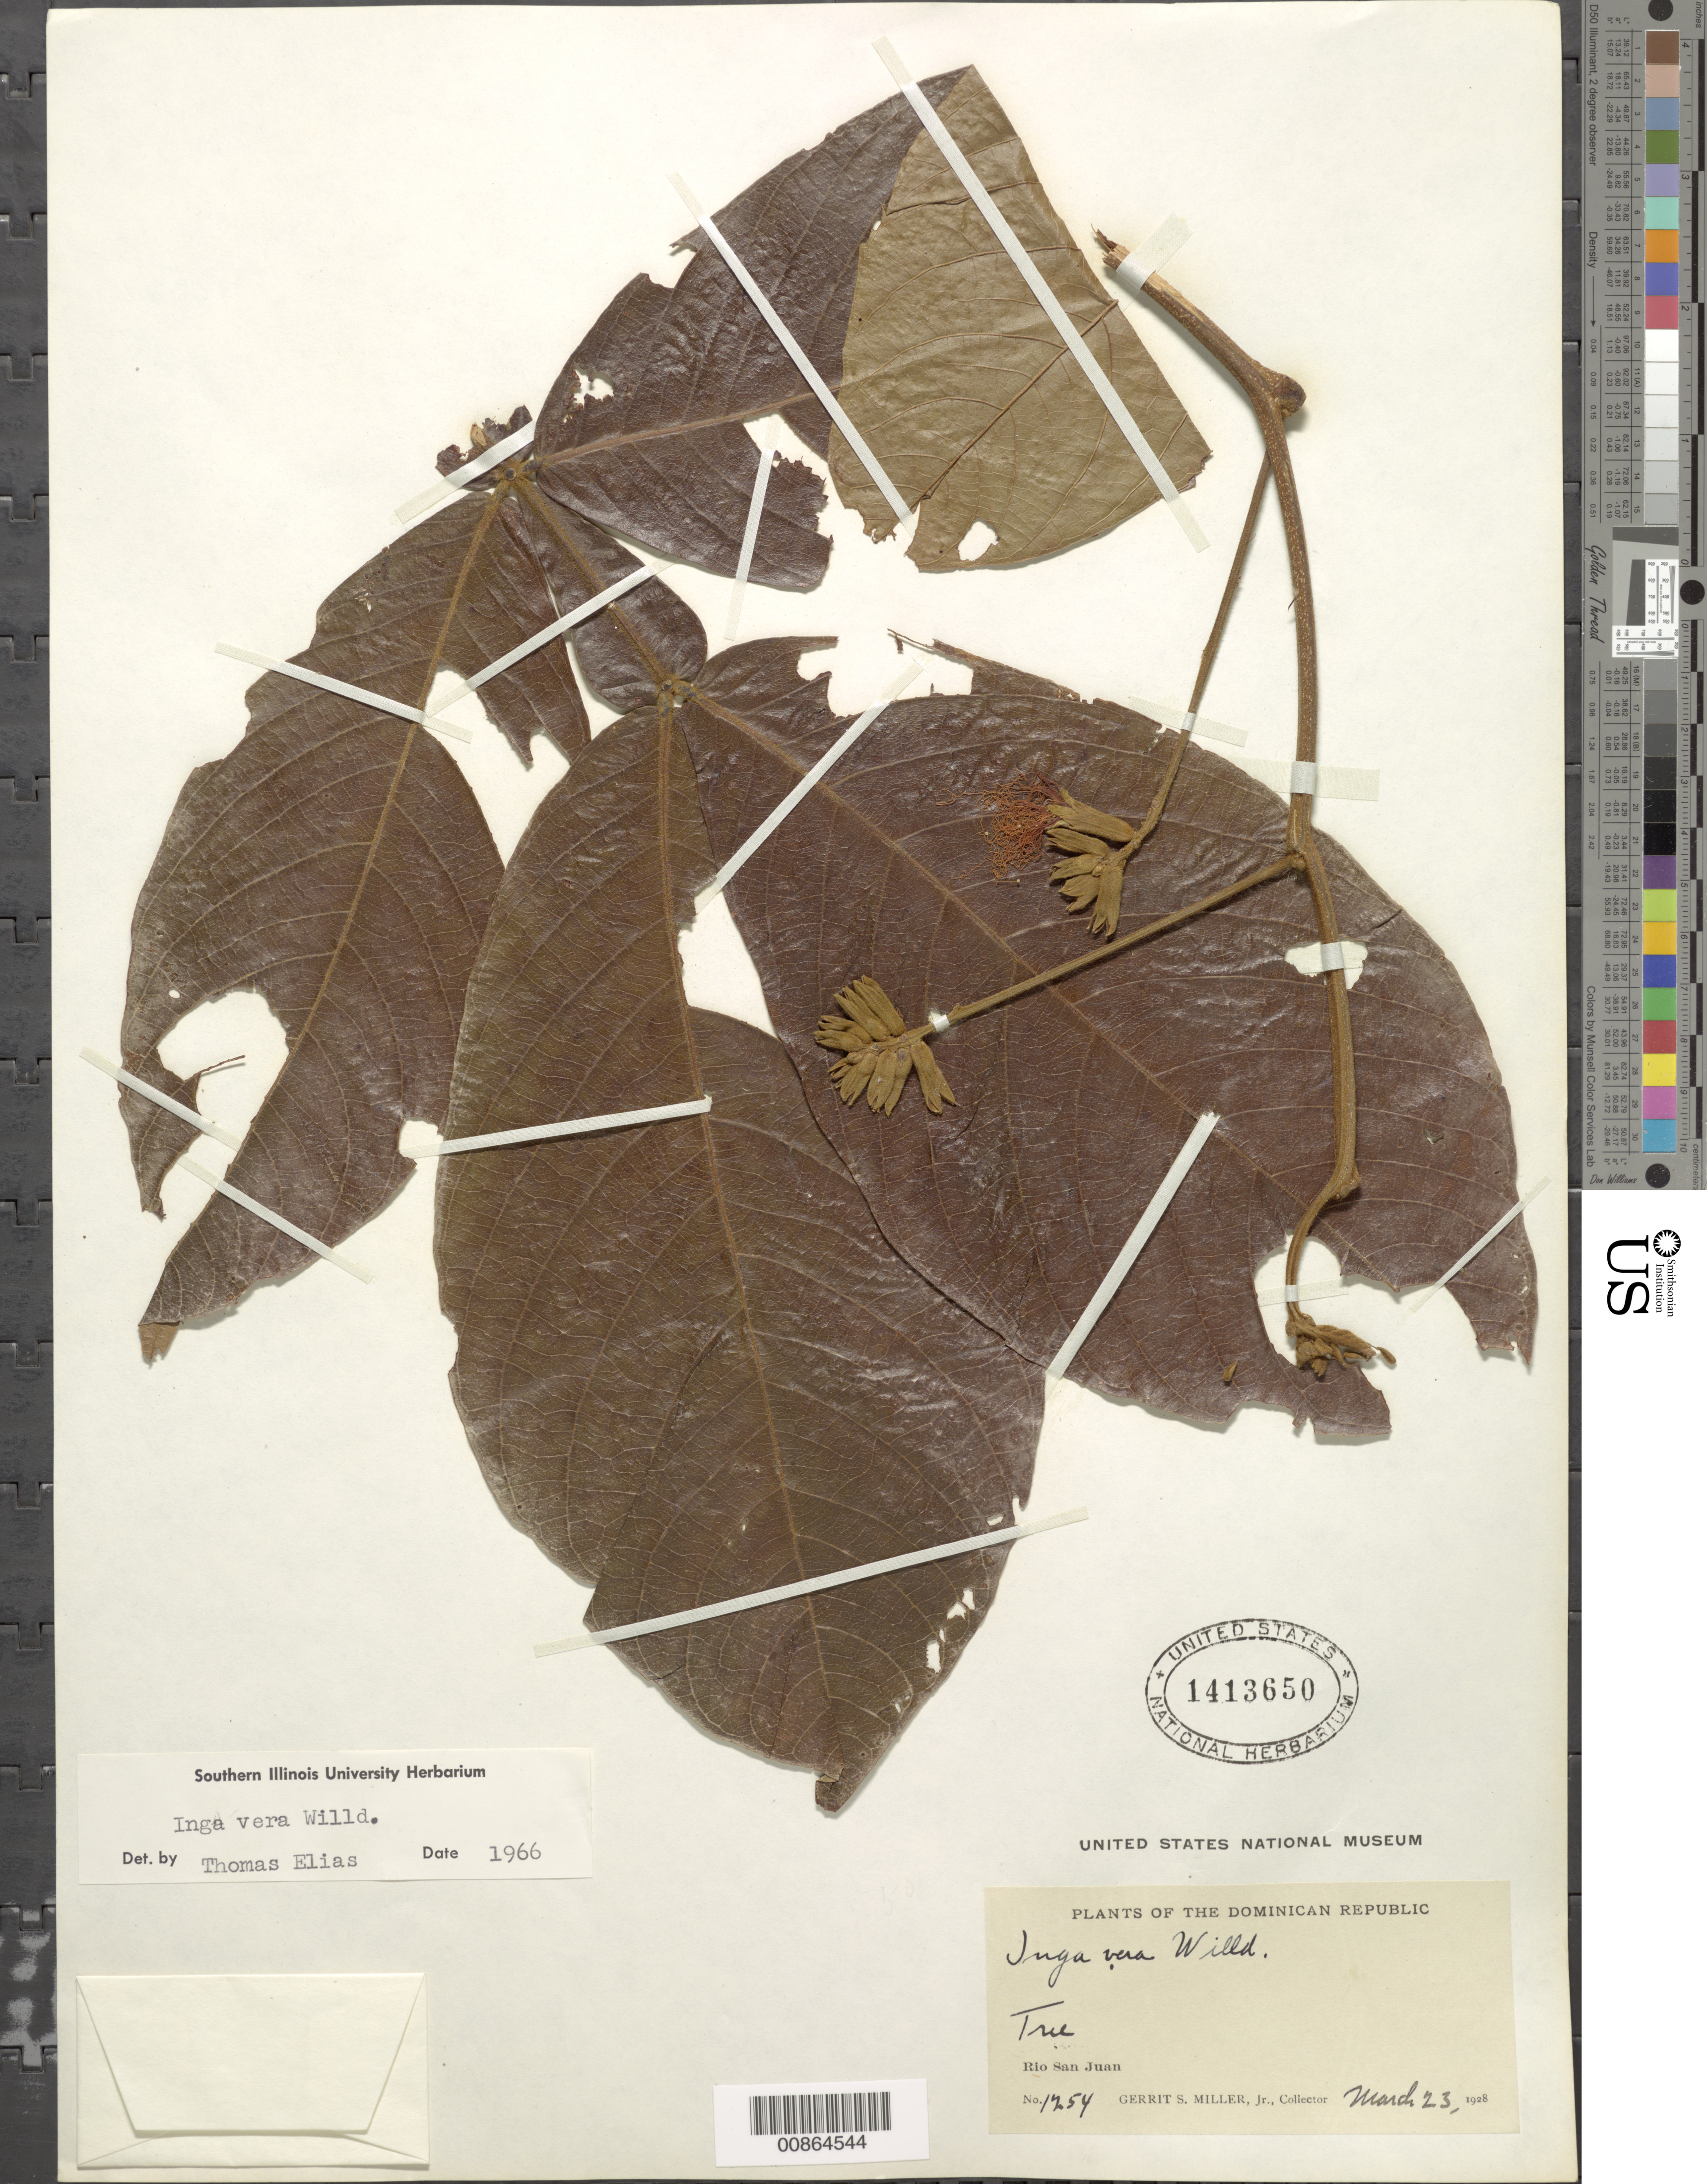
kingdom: Plantae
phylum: Tracheophyta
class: Magnoliopsida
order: Fabales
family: Fabaceae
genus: Inga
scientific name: Inga vera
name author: Willd.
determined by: Elias, T., (SIU), Southern Illinois University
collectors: G. S. Miller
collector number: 1254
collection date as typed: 23 Mar 1928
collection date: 1928-03-23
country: Dominican Republic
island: Hispaniola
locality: Río San Juan.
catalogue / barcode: US 1413650